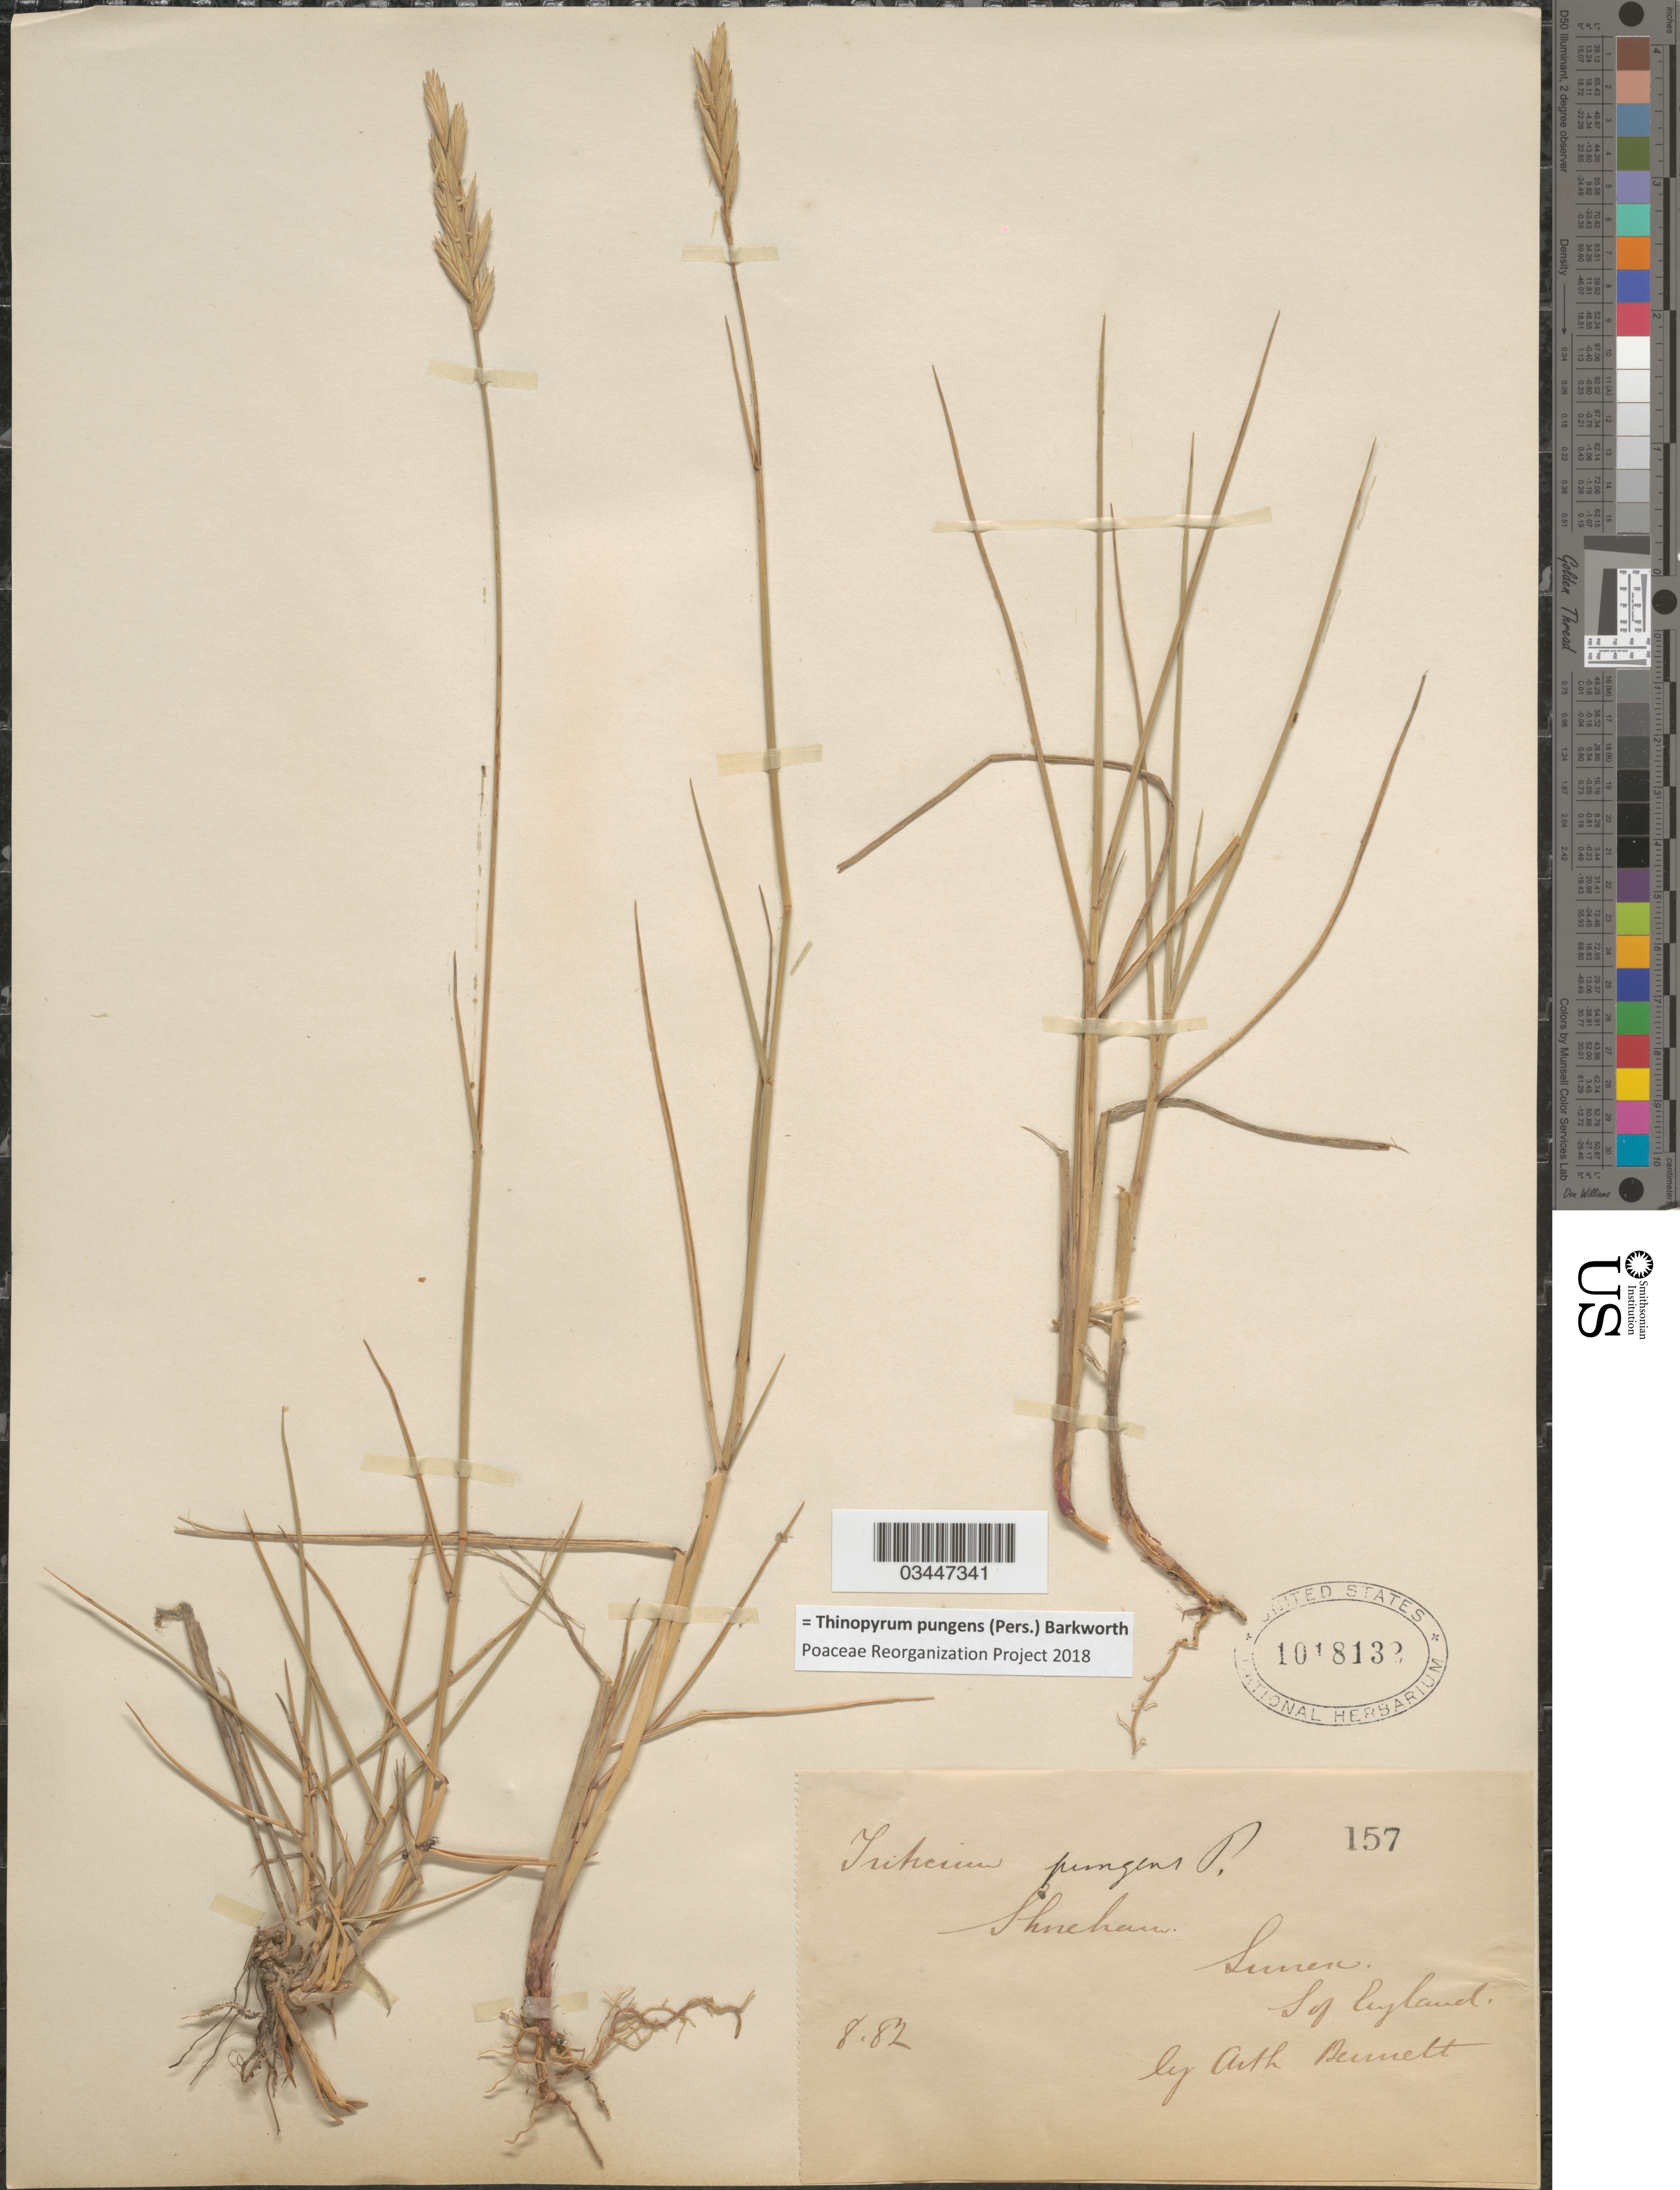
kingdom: Plantae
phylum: Tracheophyta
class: Liliopsida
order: Poales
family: Poaceae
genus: Thinopyrum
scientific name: Thinopyrum pungens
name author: (Pers.) Barkworth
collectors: A. Bennett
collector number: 157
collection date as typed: Transcribed d/m/y: /8/82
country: United Kingdom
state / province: England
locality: Shoreham. Sussex S. of England.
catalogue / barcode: US 1018132